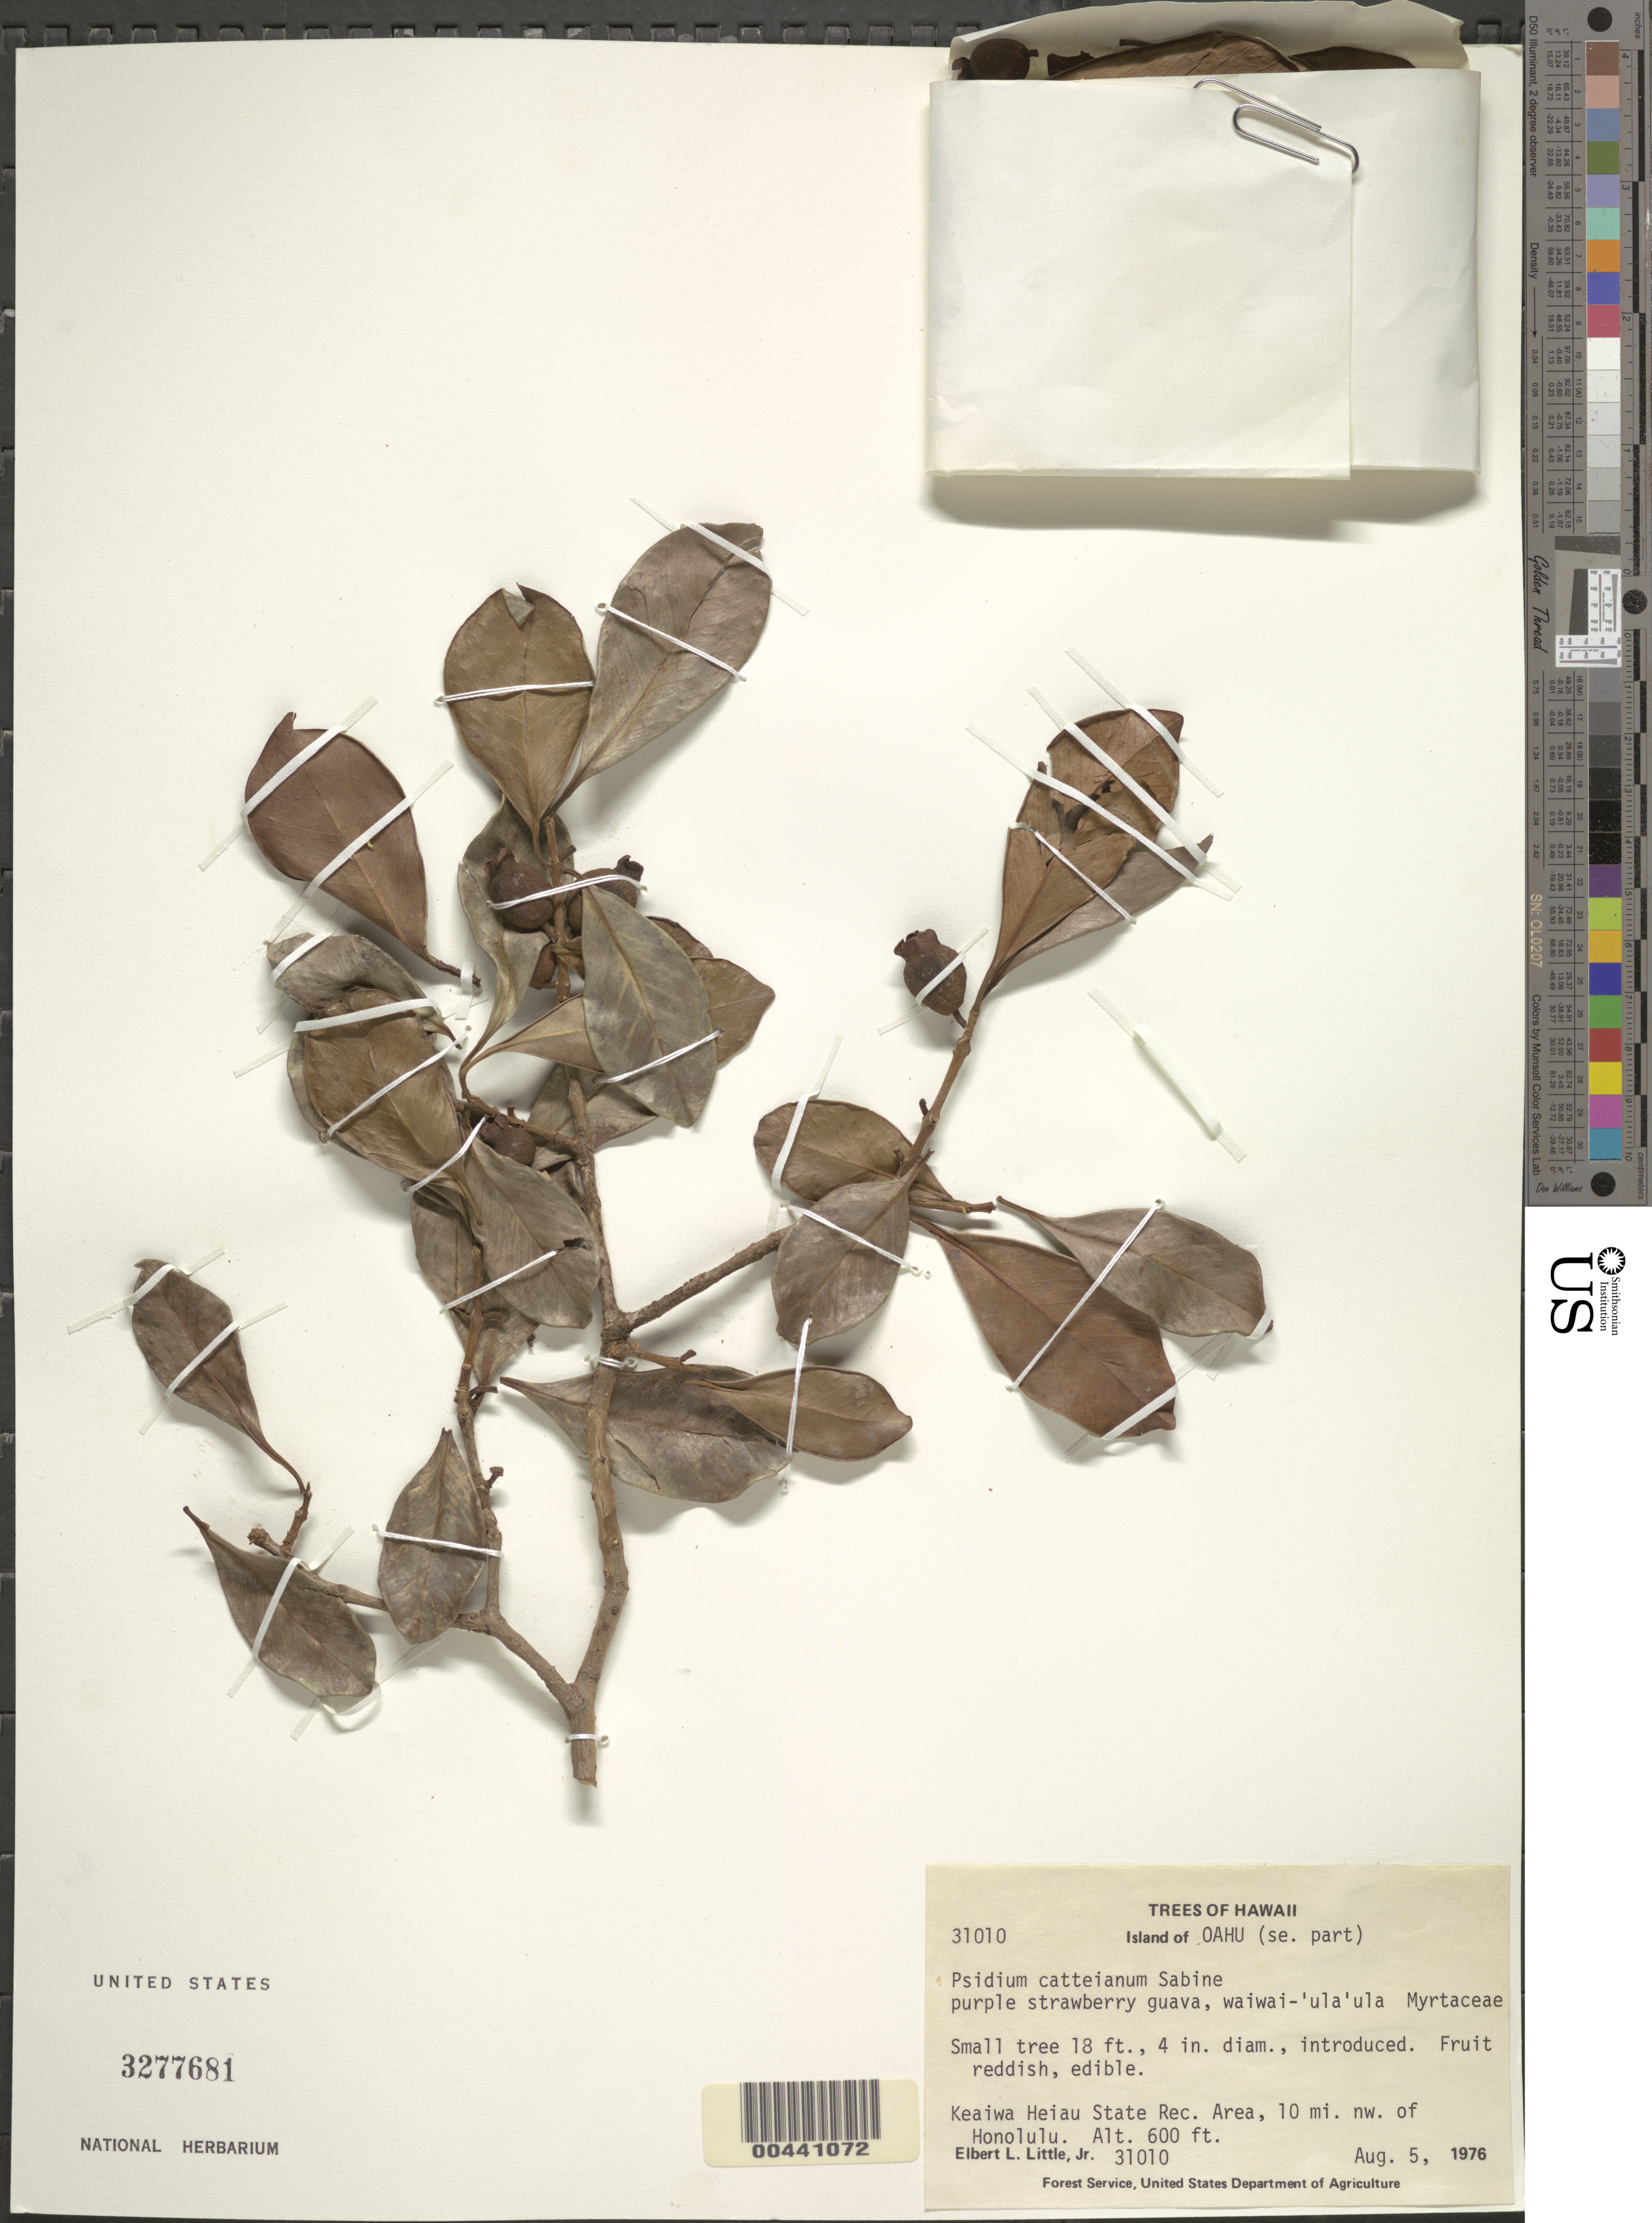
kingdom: Plantae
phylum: Tracheophyta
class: Magnoliopsida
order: Myrtales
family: Myrtaceae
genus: Psidium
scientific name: Psidium cattleyanum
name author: Sabine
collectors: E. L. Little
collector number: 31010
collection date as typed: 5 Aug 1976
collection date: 1976-08-05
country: United States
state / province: Hawaii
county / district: Honolulu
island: Oahu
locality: SE part of Oahu, Keaiwa Heiau State Rec. Area, 10 mi NW of Honolulu.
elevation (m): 183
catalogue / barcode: US 3277681